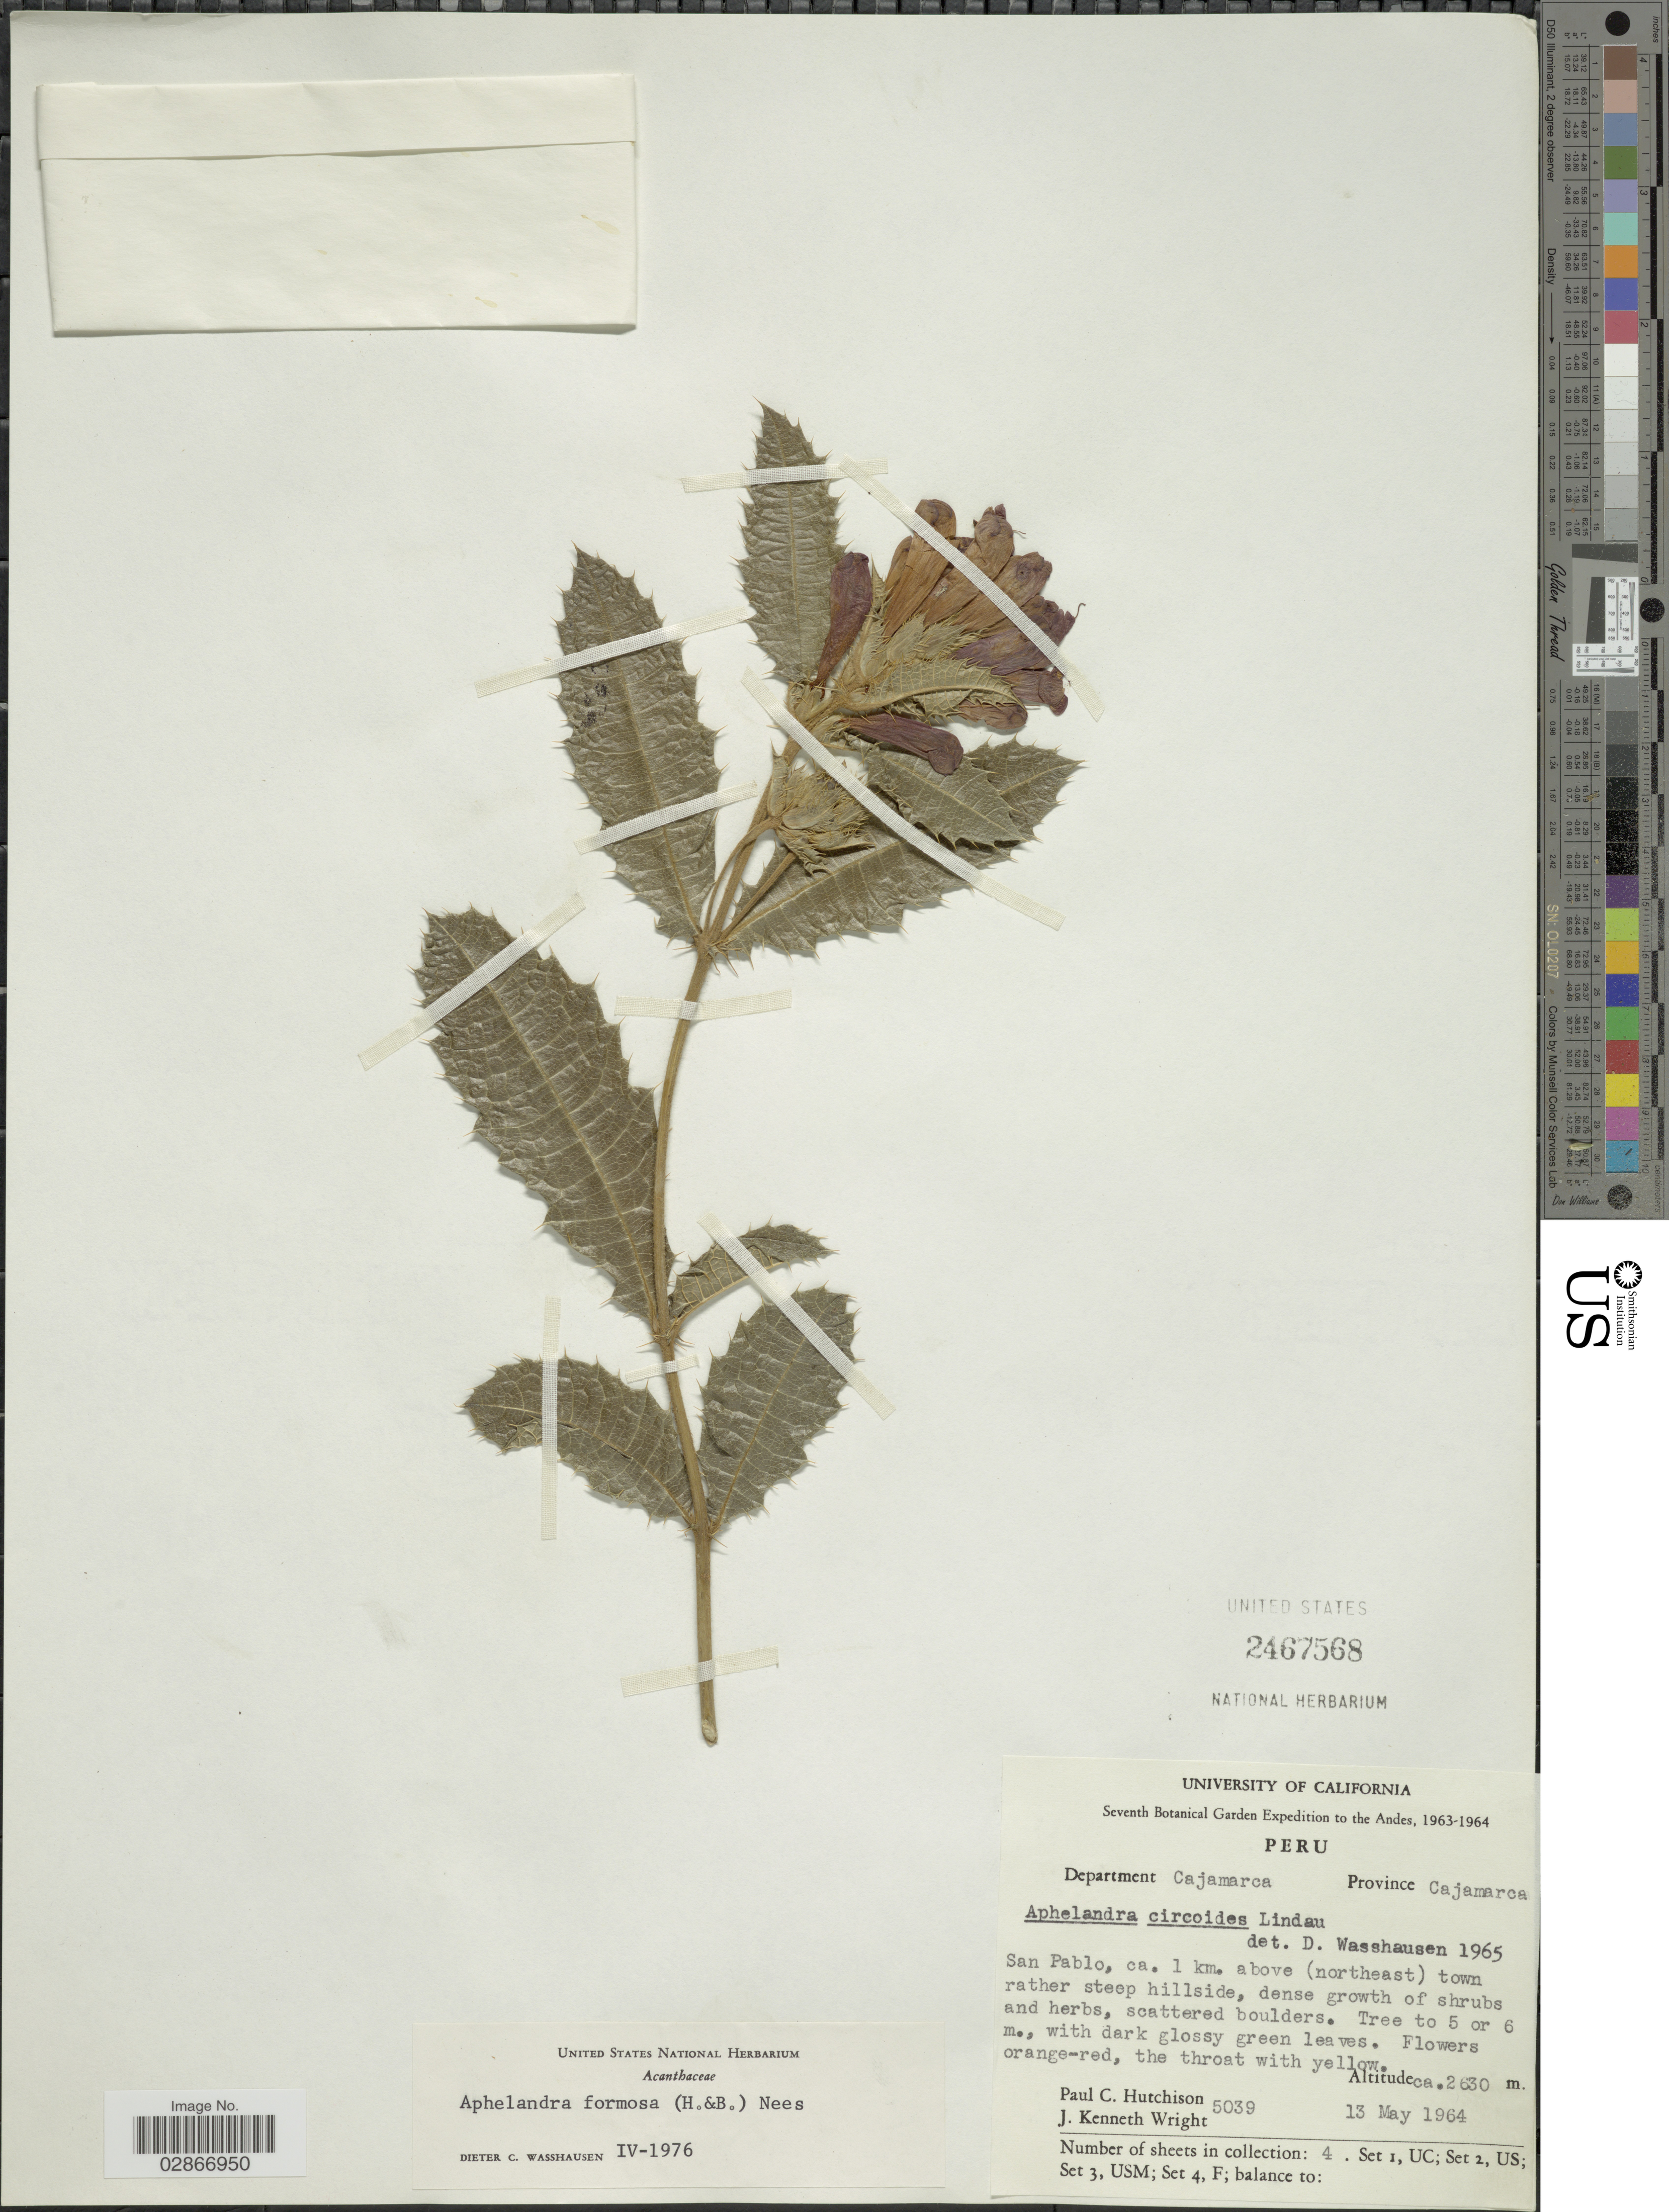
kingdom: Plantae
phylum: Tracheophyta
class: Magnoliopsida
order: Lamiales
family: Acanthaceae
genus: Aphelandra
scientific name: Aphelandra formosa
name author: (Humb. & Bonpl.) Nees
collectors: P. C. Hutchison & J. K. Wright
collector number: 5039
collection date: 1964-05-13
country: Peru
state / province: Cajamarca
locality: Andes. Department Cajamarca. San Pablo, ca. 1 km. above (northeast) town.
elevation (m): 2630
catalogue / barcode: US 2467568